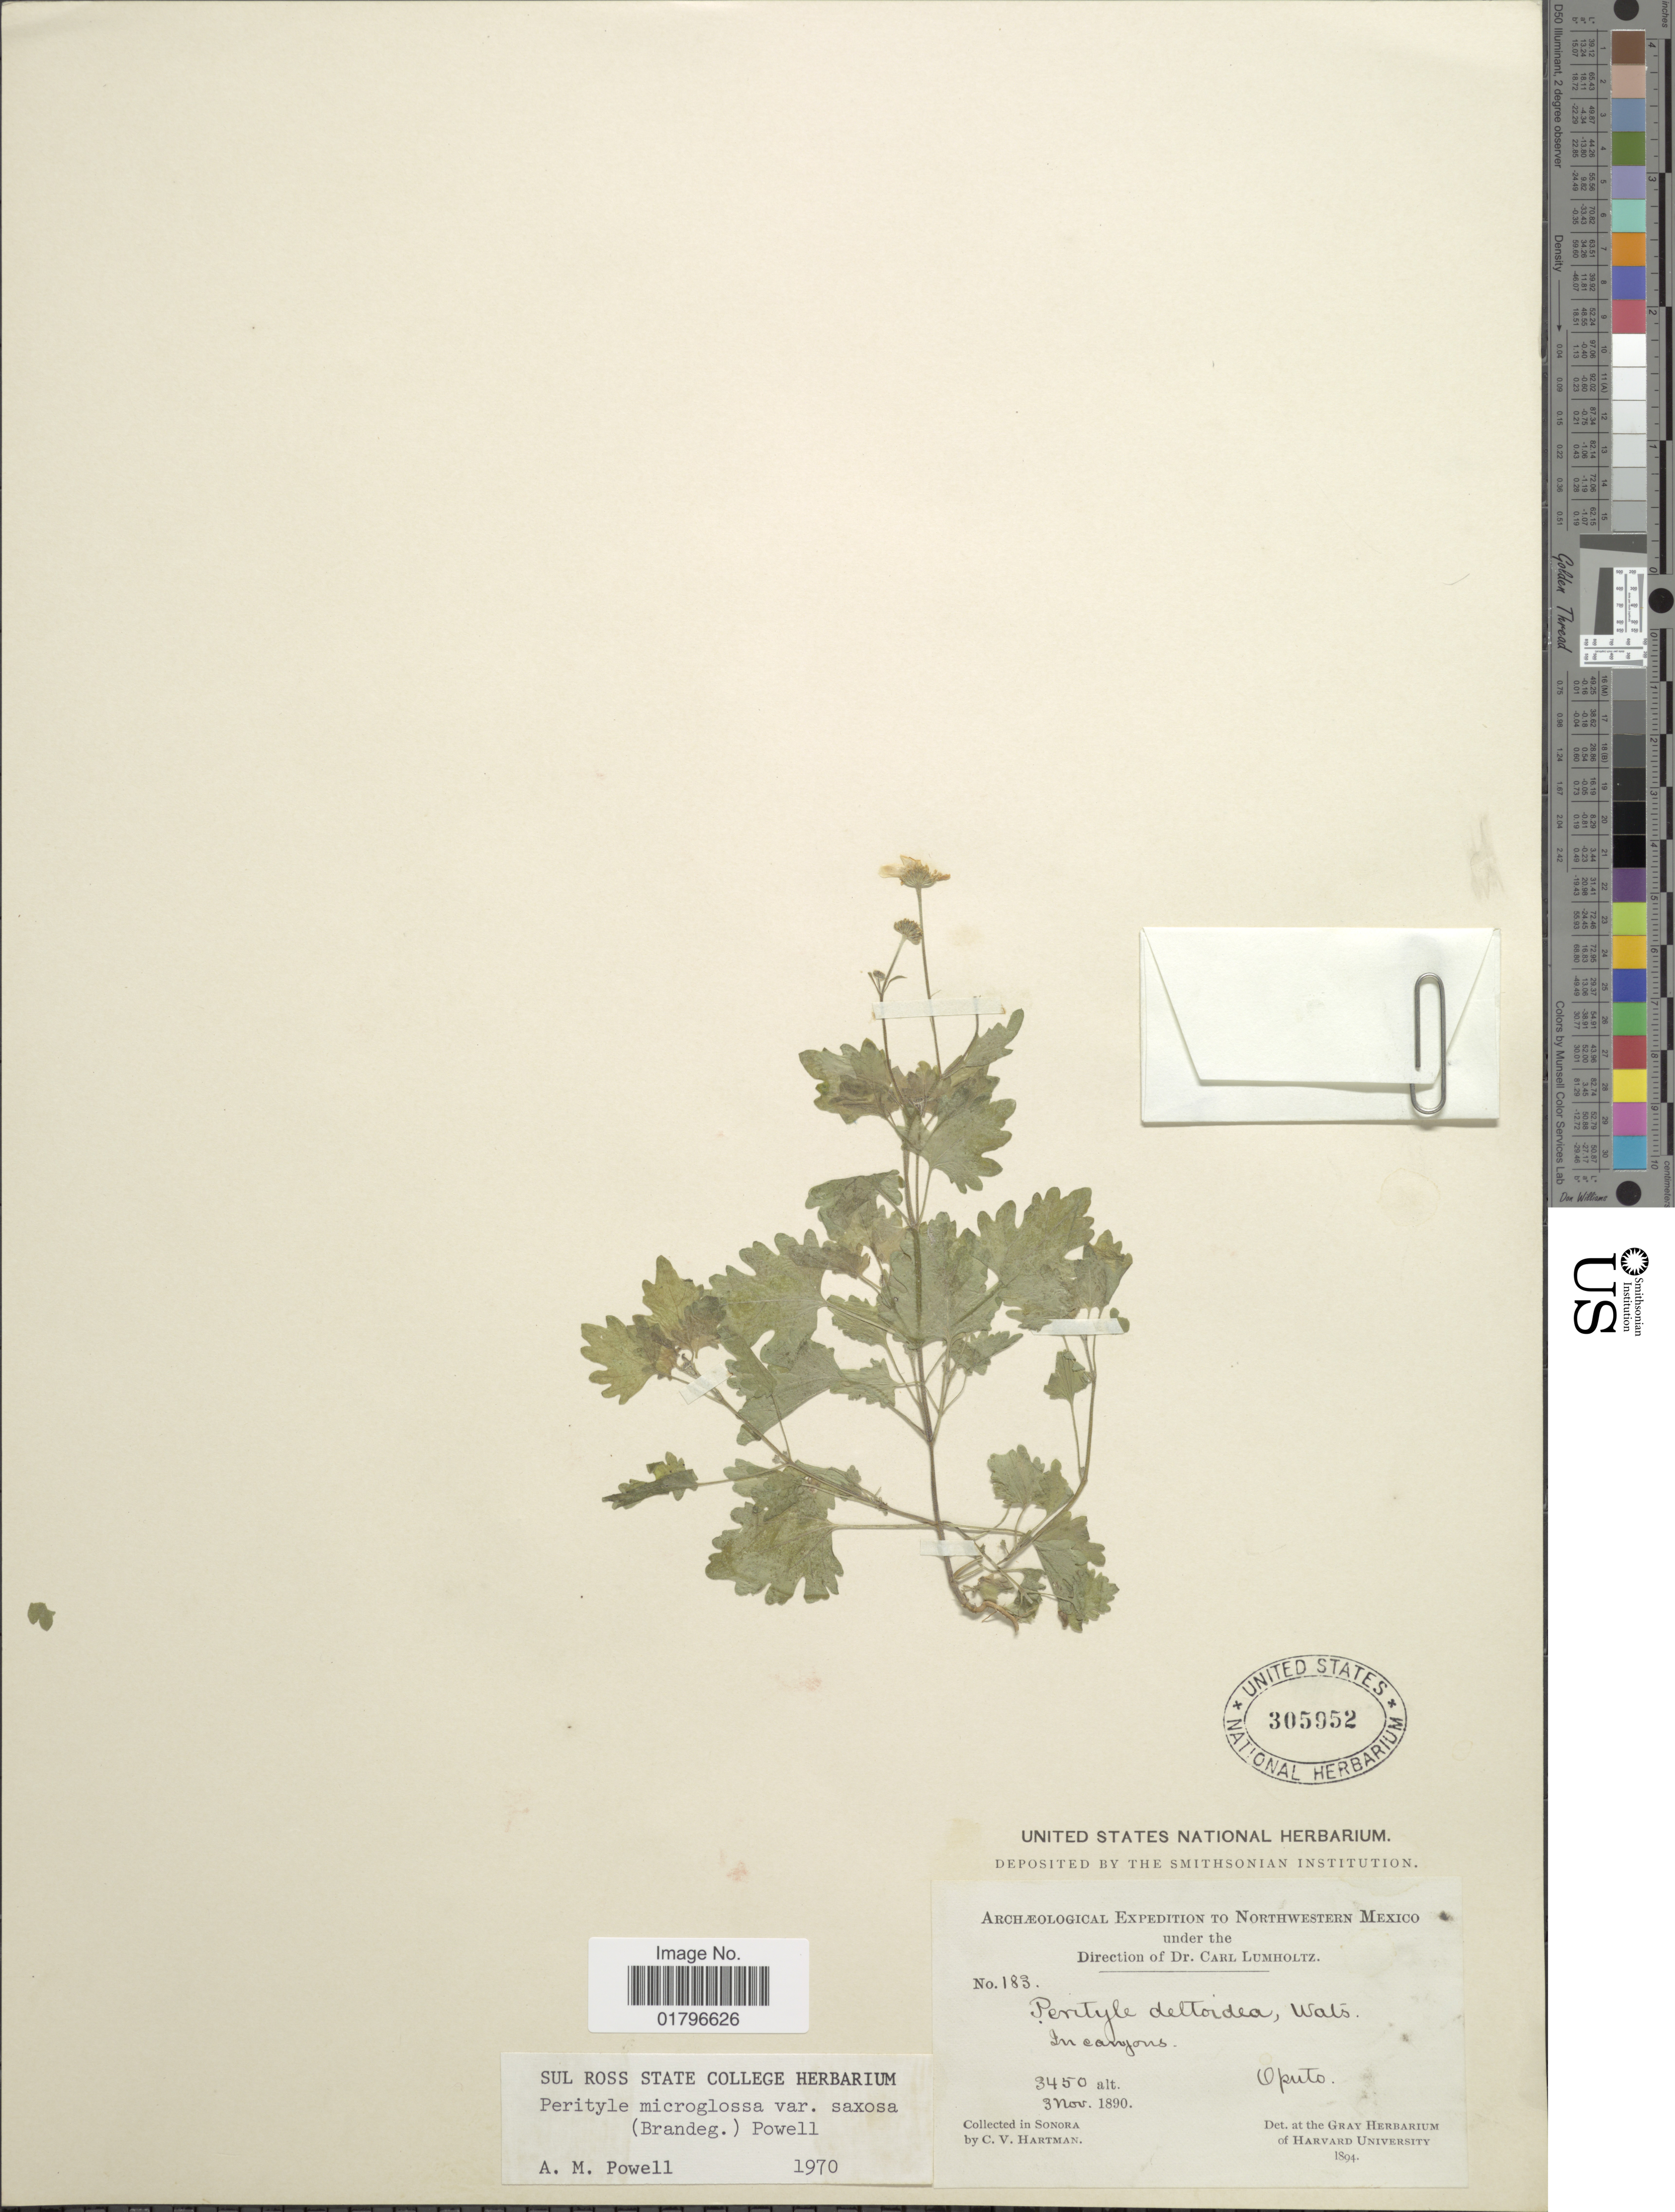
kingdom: Plantae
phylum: Tracheophyta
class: Magnoliopsida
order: Asterales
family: Asteraceae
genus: Perityle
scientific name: Perityle microglossa var. saxosa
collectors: C. V. Hartman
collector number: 183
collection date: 1890-11-03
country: Mexico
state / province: Sonora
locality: Northwestern Mexico.Oputo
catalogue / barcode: US 305952